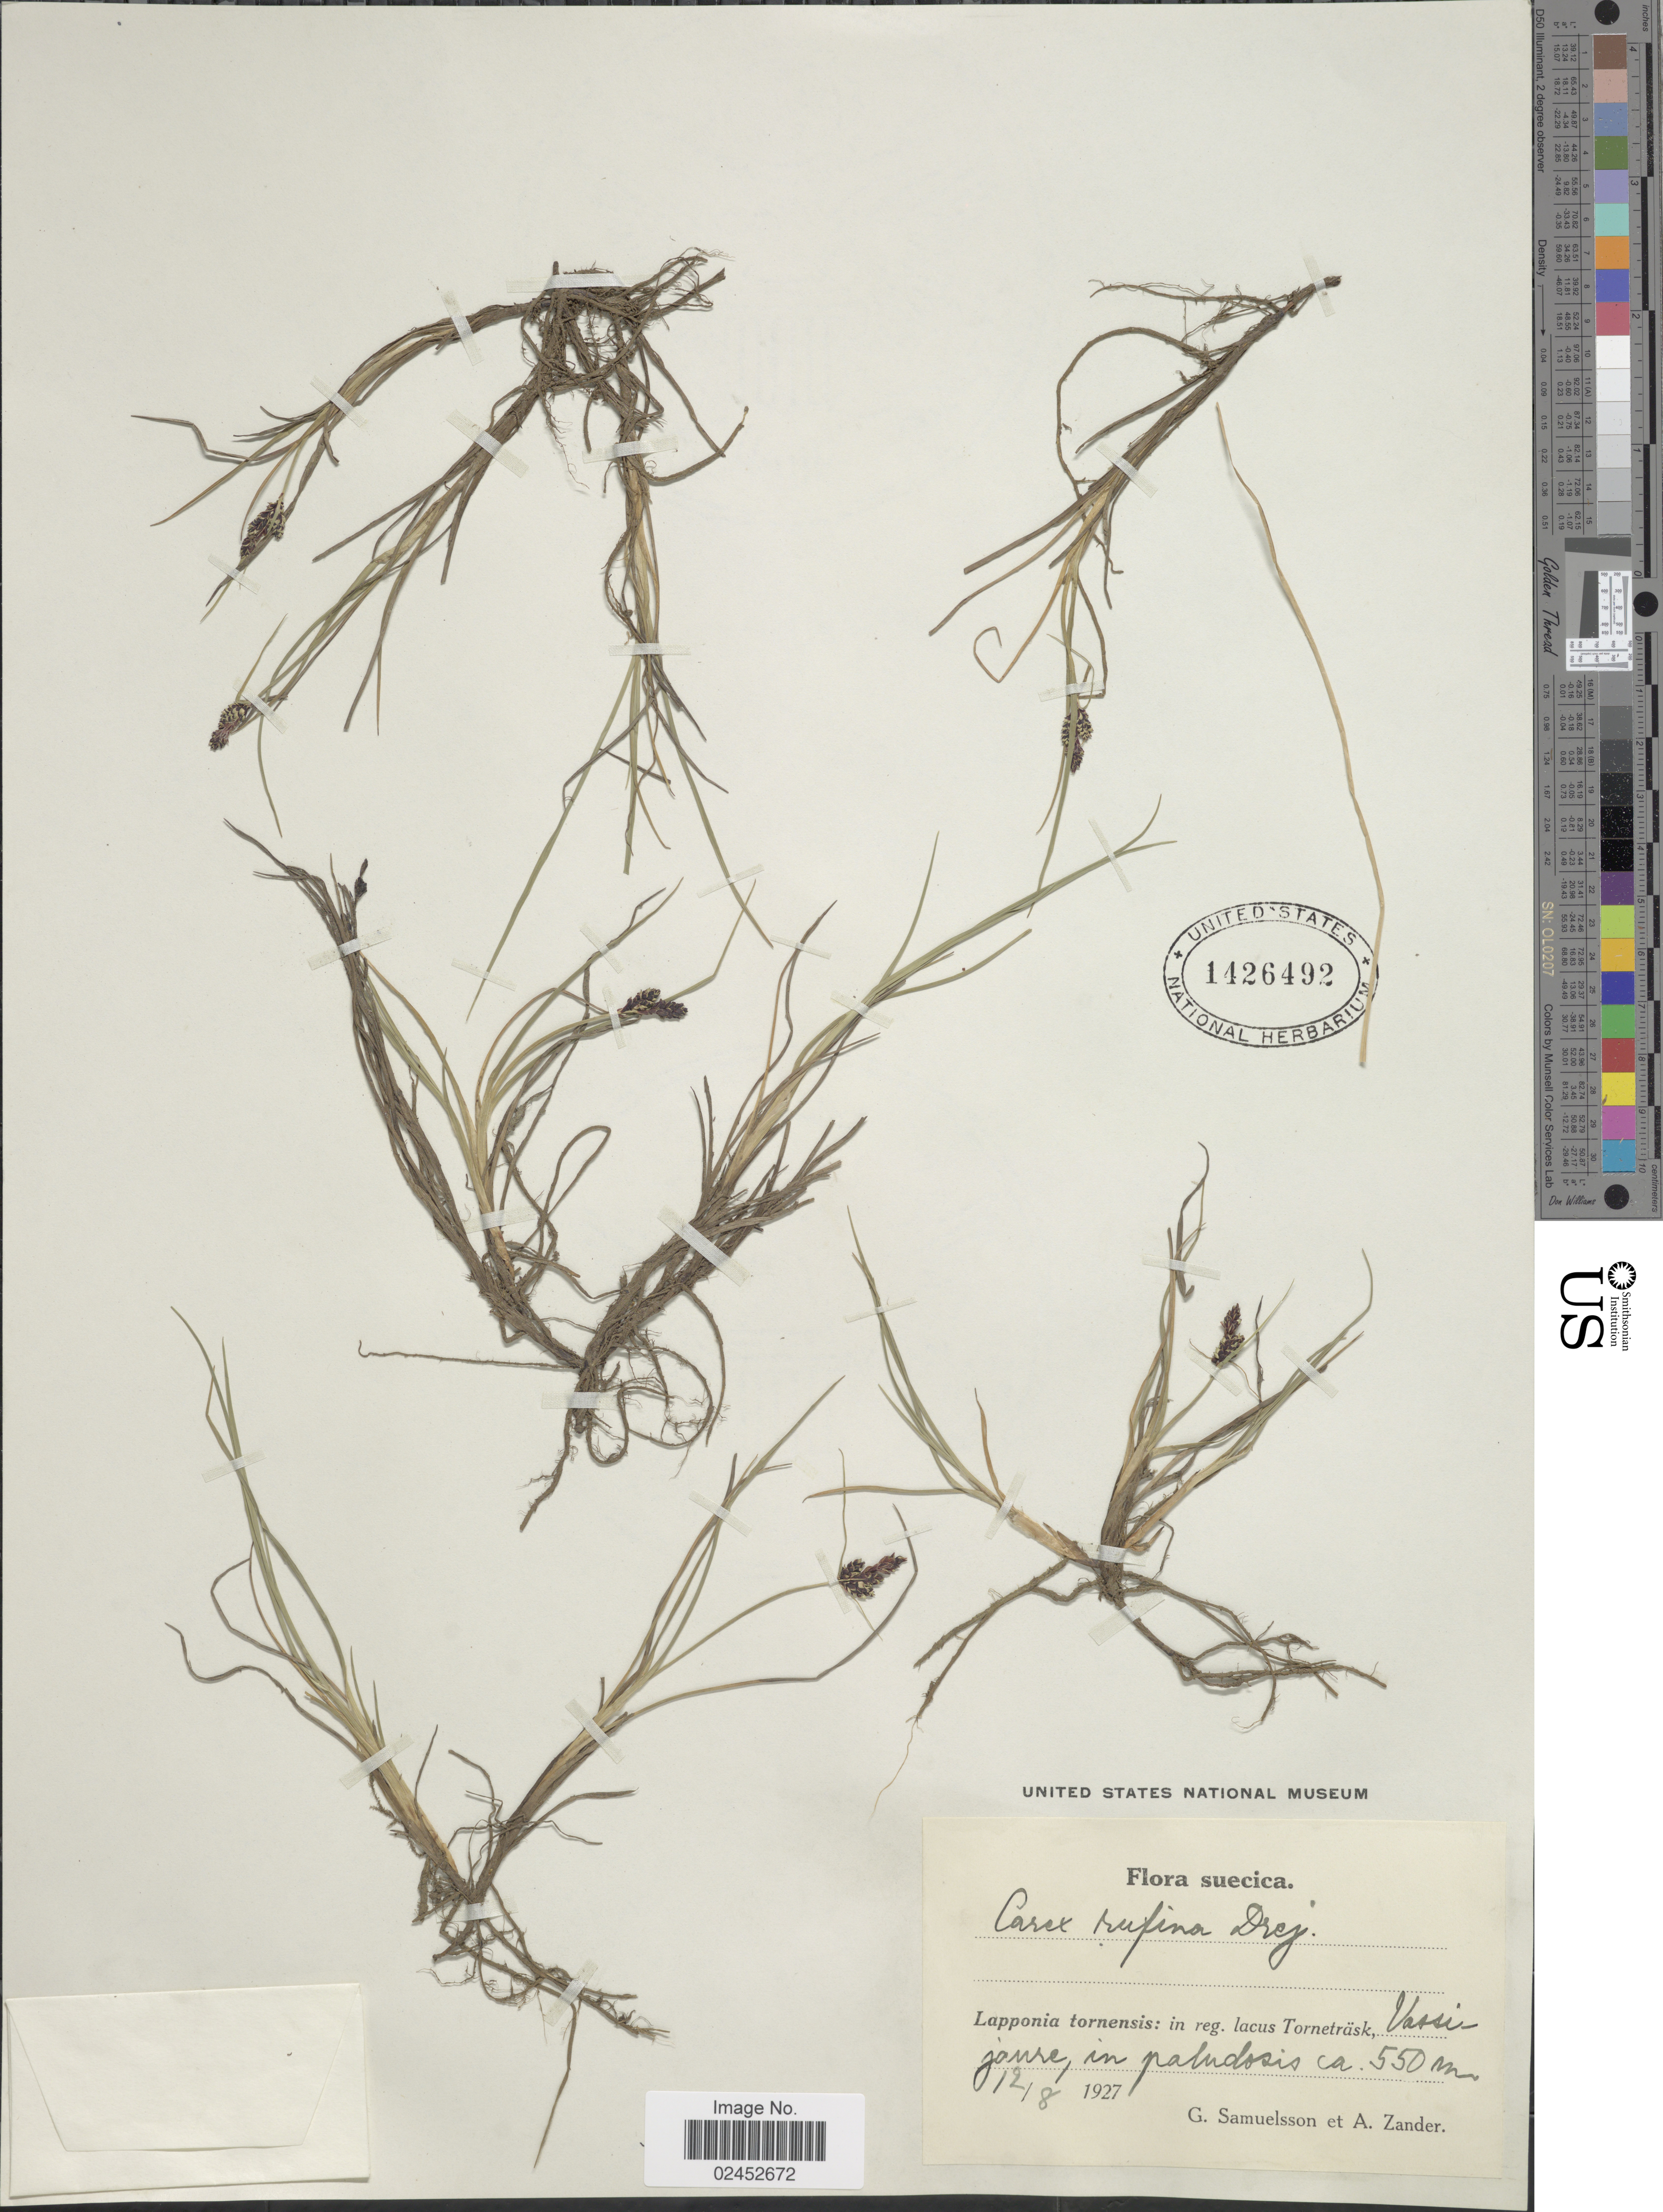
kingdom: Plantae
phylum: Tracheophyta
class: Liliopsida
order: Poales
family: Cyperaceae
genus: Carex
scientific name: Carex rufina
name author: Drejer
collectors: G. Samuelsson & A. Zander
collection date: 1927-08-12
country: Sweden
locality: Suecicae, Lapponia tornensis: in reg. lacus Tornetrask, Vassijaure, in paludosis.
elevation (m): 550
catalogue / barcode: US 1426492